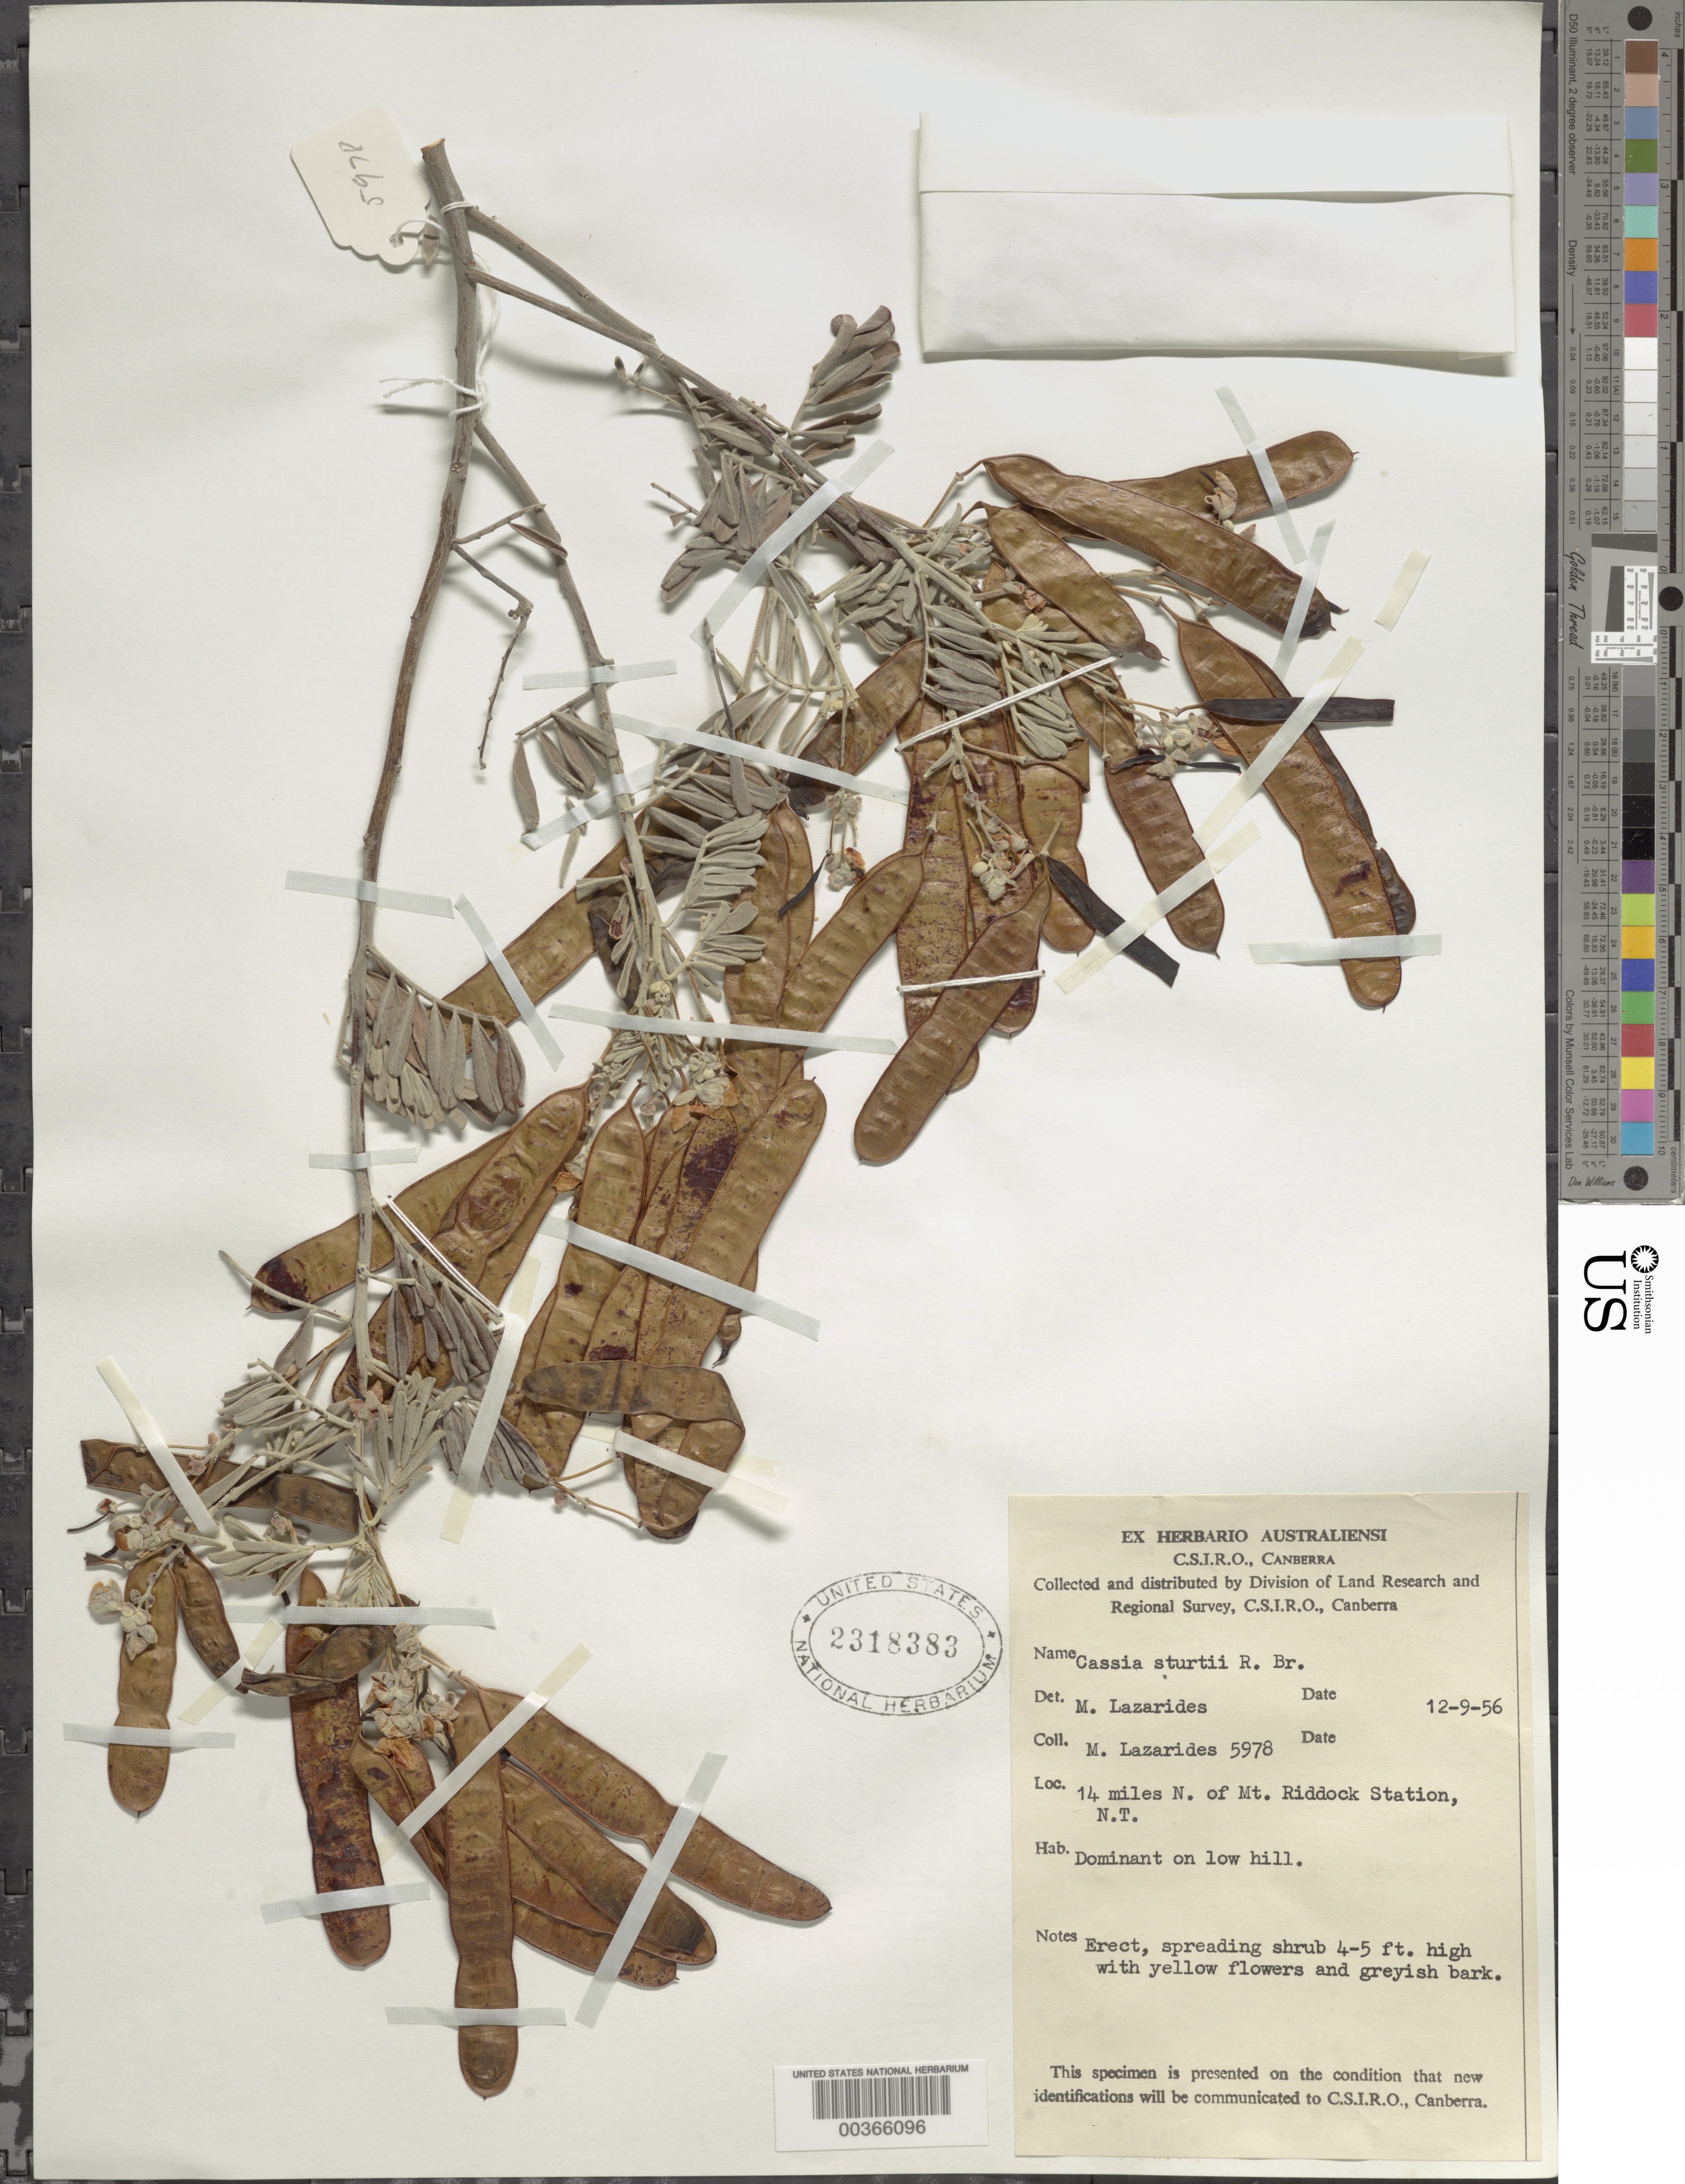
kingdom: Plantae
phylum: Tracheophyta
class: Magnoliopsida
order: Fabales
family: Fabaceae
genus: Senna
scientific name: Senna artemisioides subsp. x sturtii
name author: (R. Br.) Randell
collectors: M. Lazarides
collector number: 5978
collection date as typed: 12 Sep 1956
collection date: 1956-09-12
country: Australia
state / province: Northern Territory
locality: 14 mi n of mt. riddock station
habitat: On low hill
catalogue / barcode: US 2318383